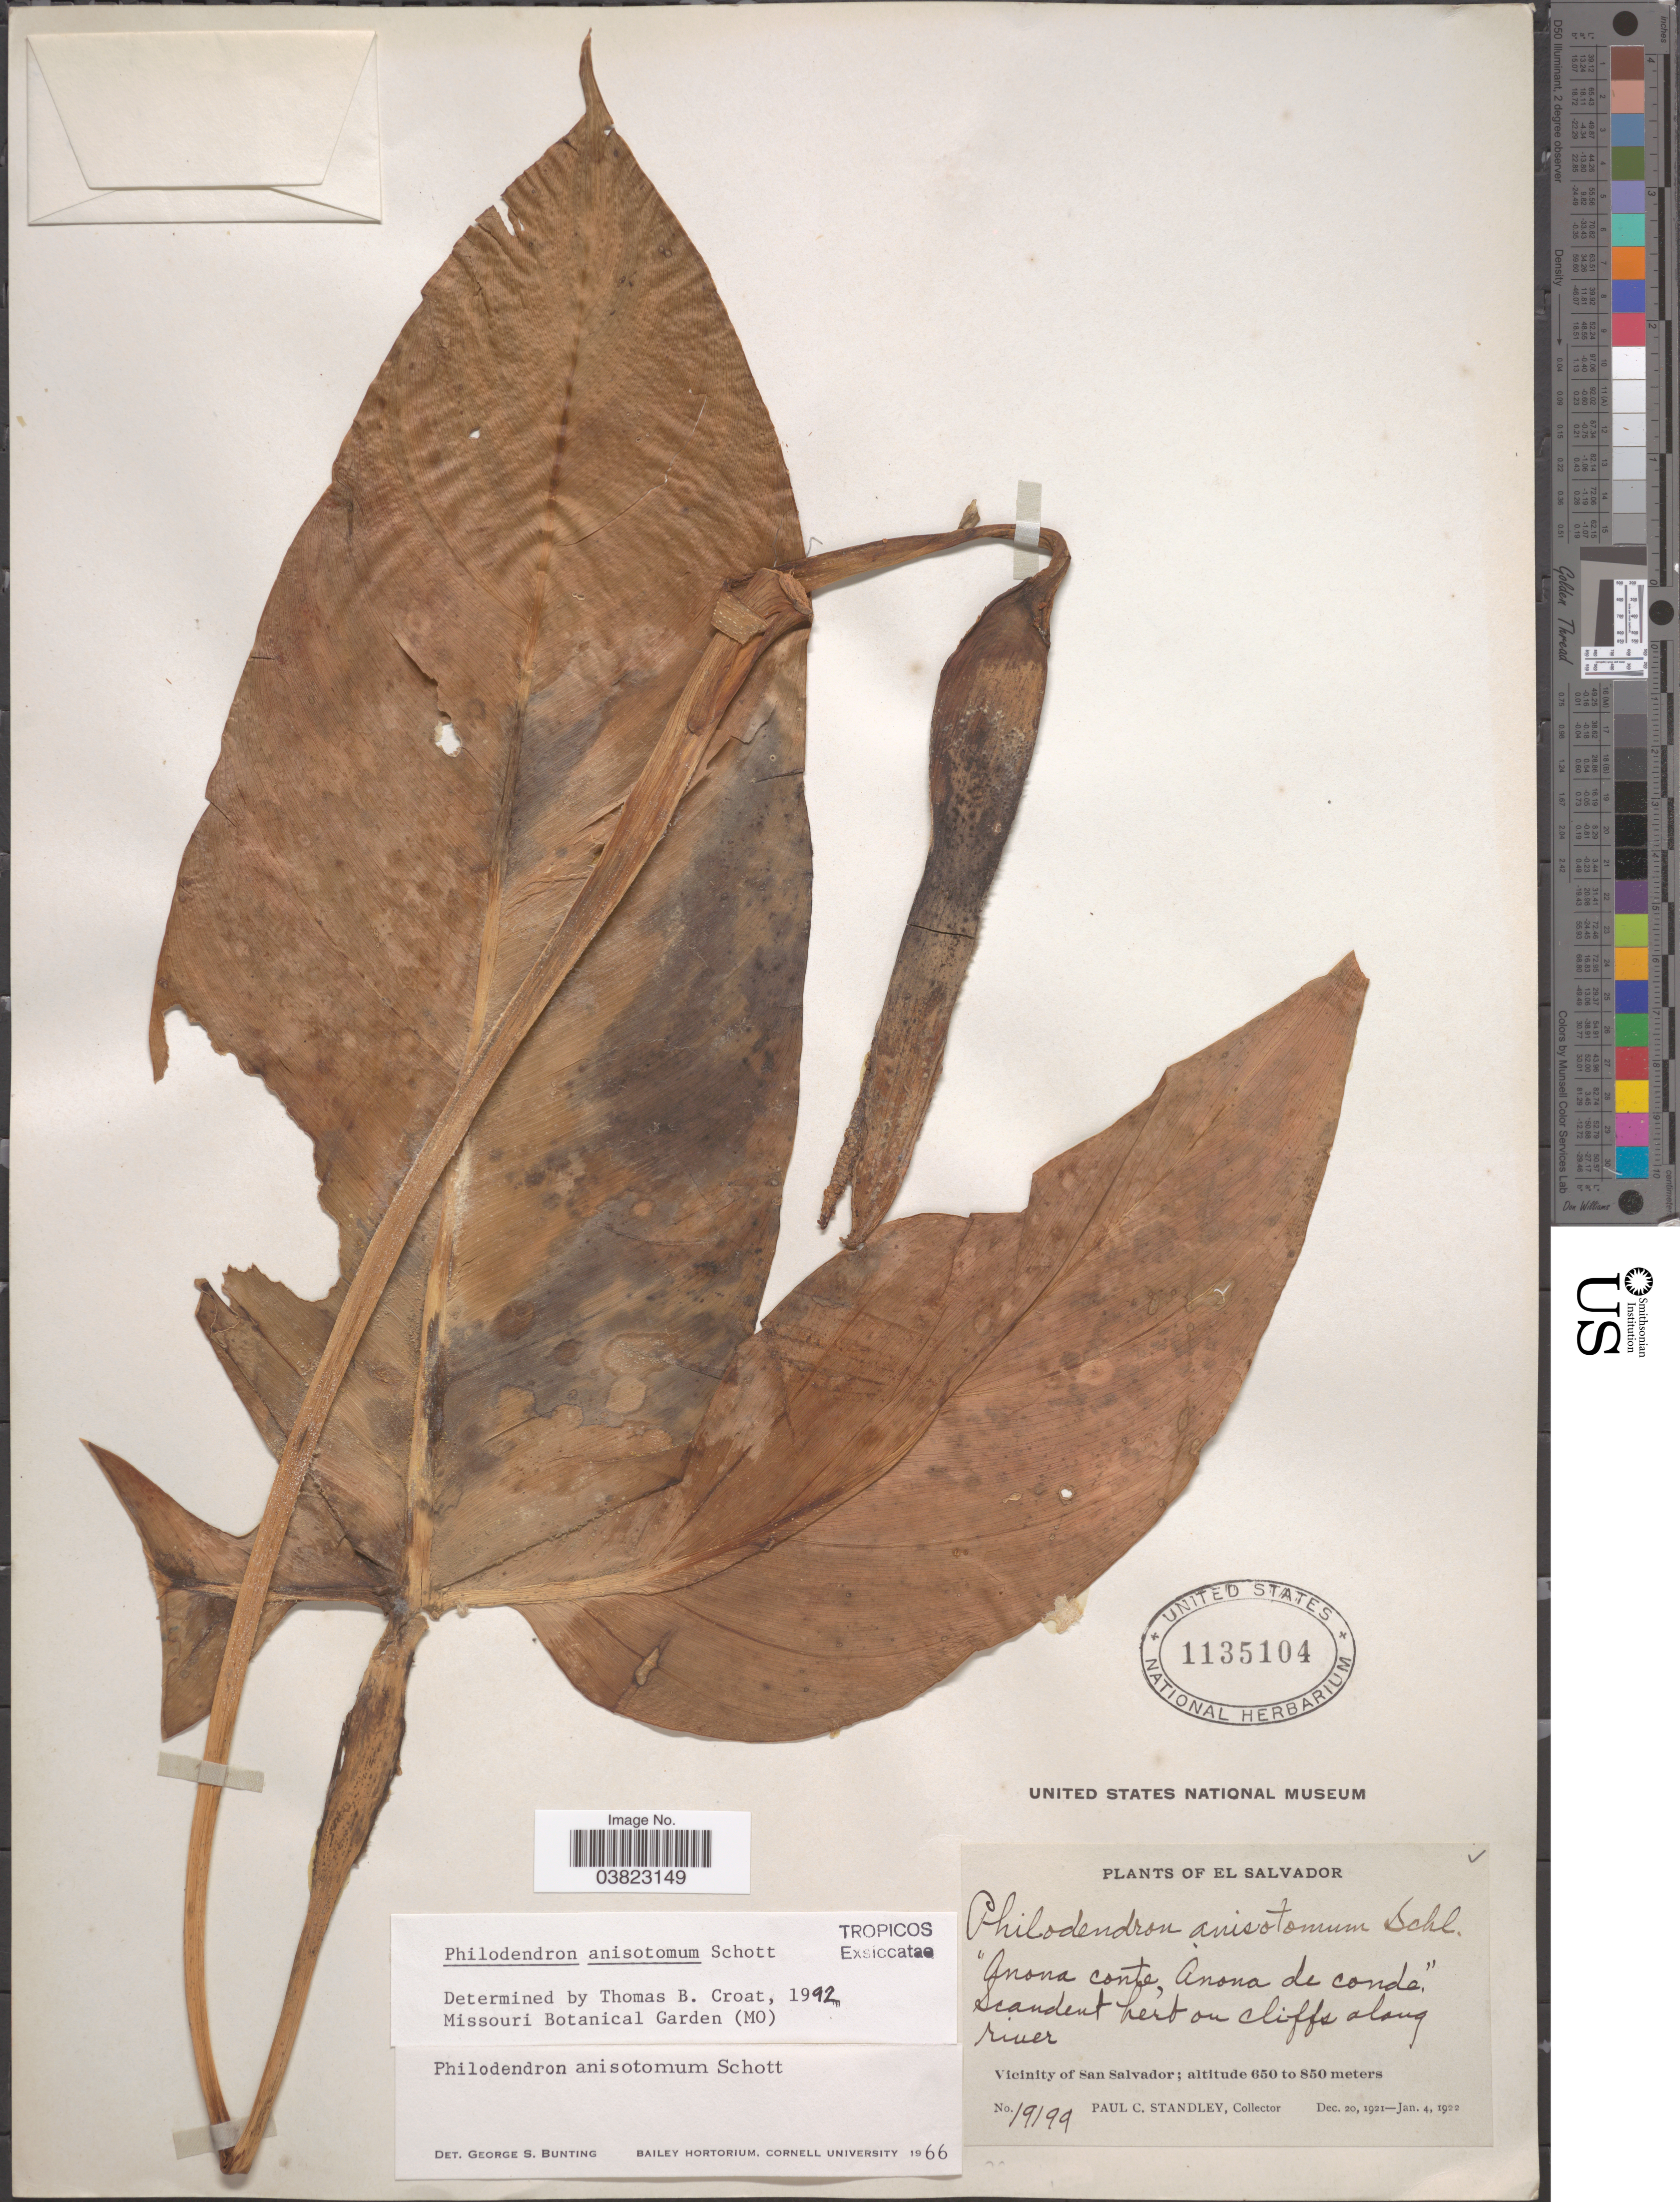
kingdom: Plantae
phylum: Tracheophyta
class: Liliopsida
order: Alismatales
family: Araceae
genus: Philodendron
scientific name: Philodendron anisotomum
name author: Schott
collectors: P. C. Standley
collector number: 19199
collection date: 1921-12-20/1922-01-04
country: El Salvador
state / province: San Salvador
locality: Vicinity of San Salvador.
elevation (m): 650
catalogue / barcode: US 1135104